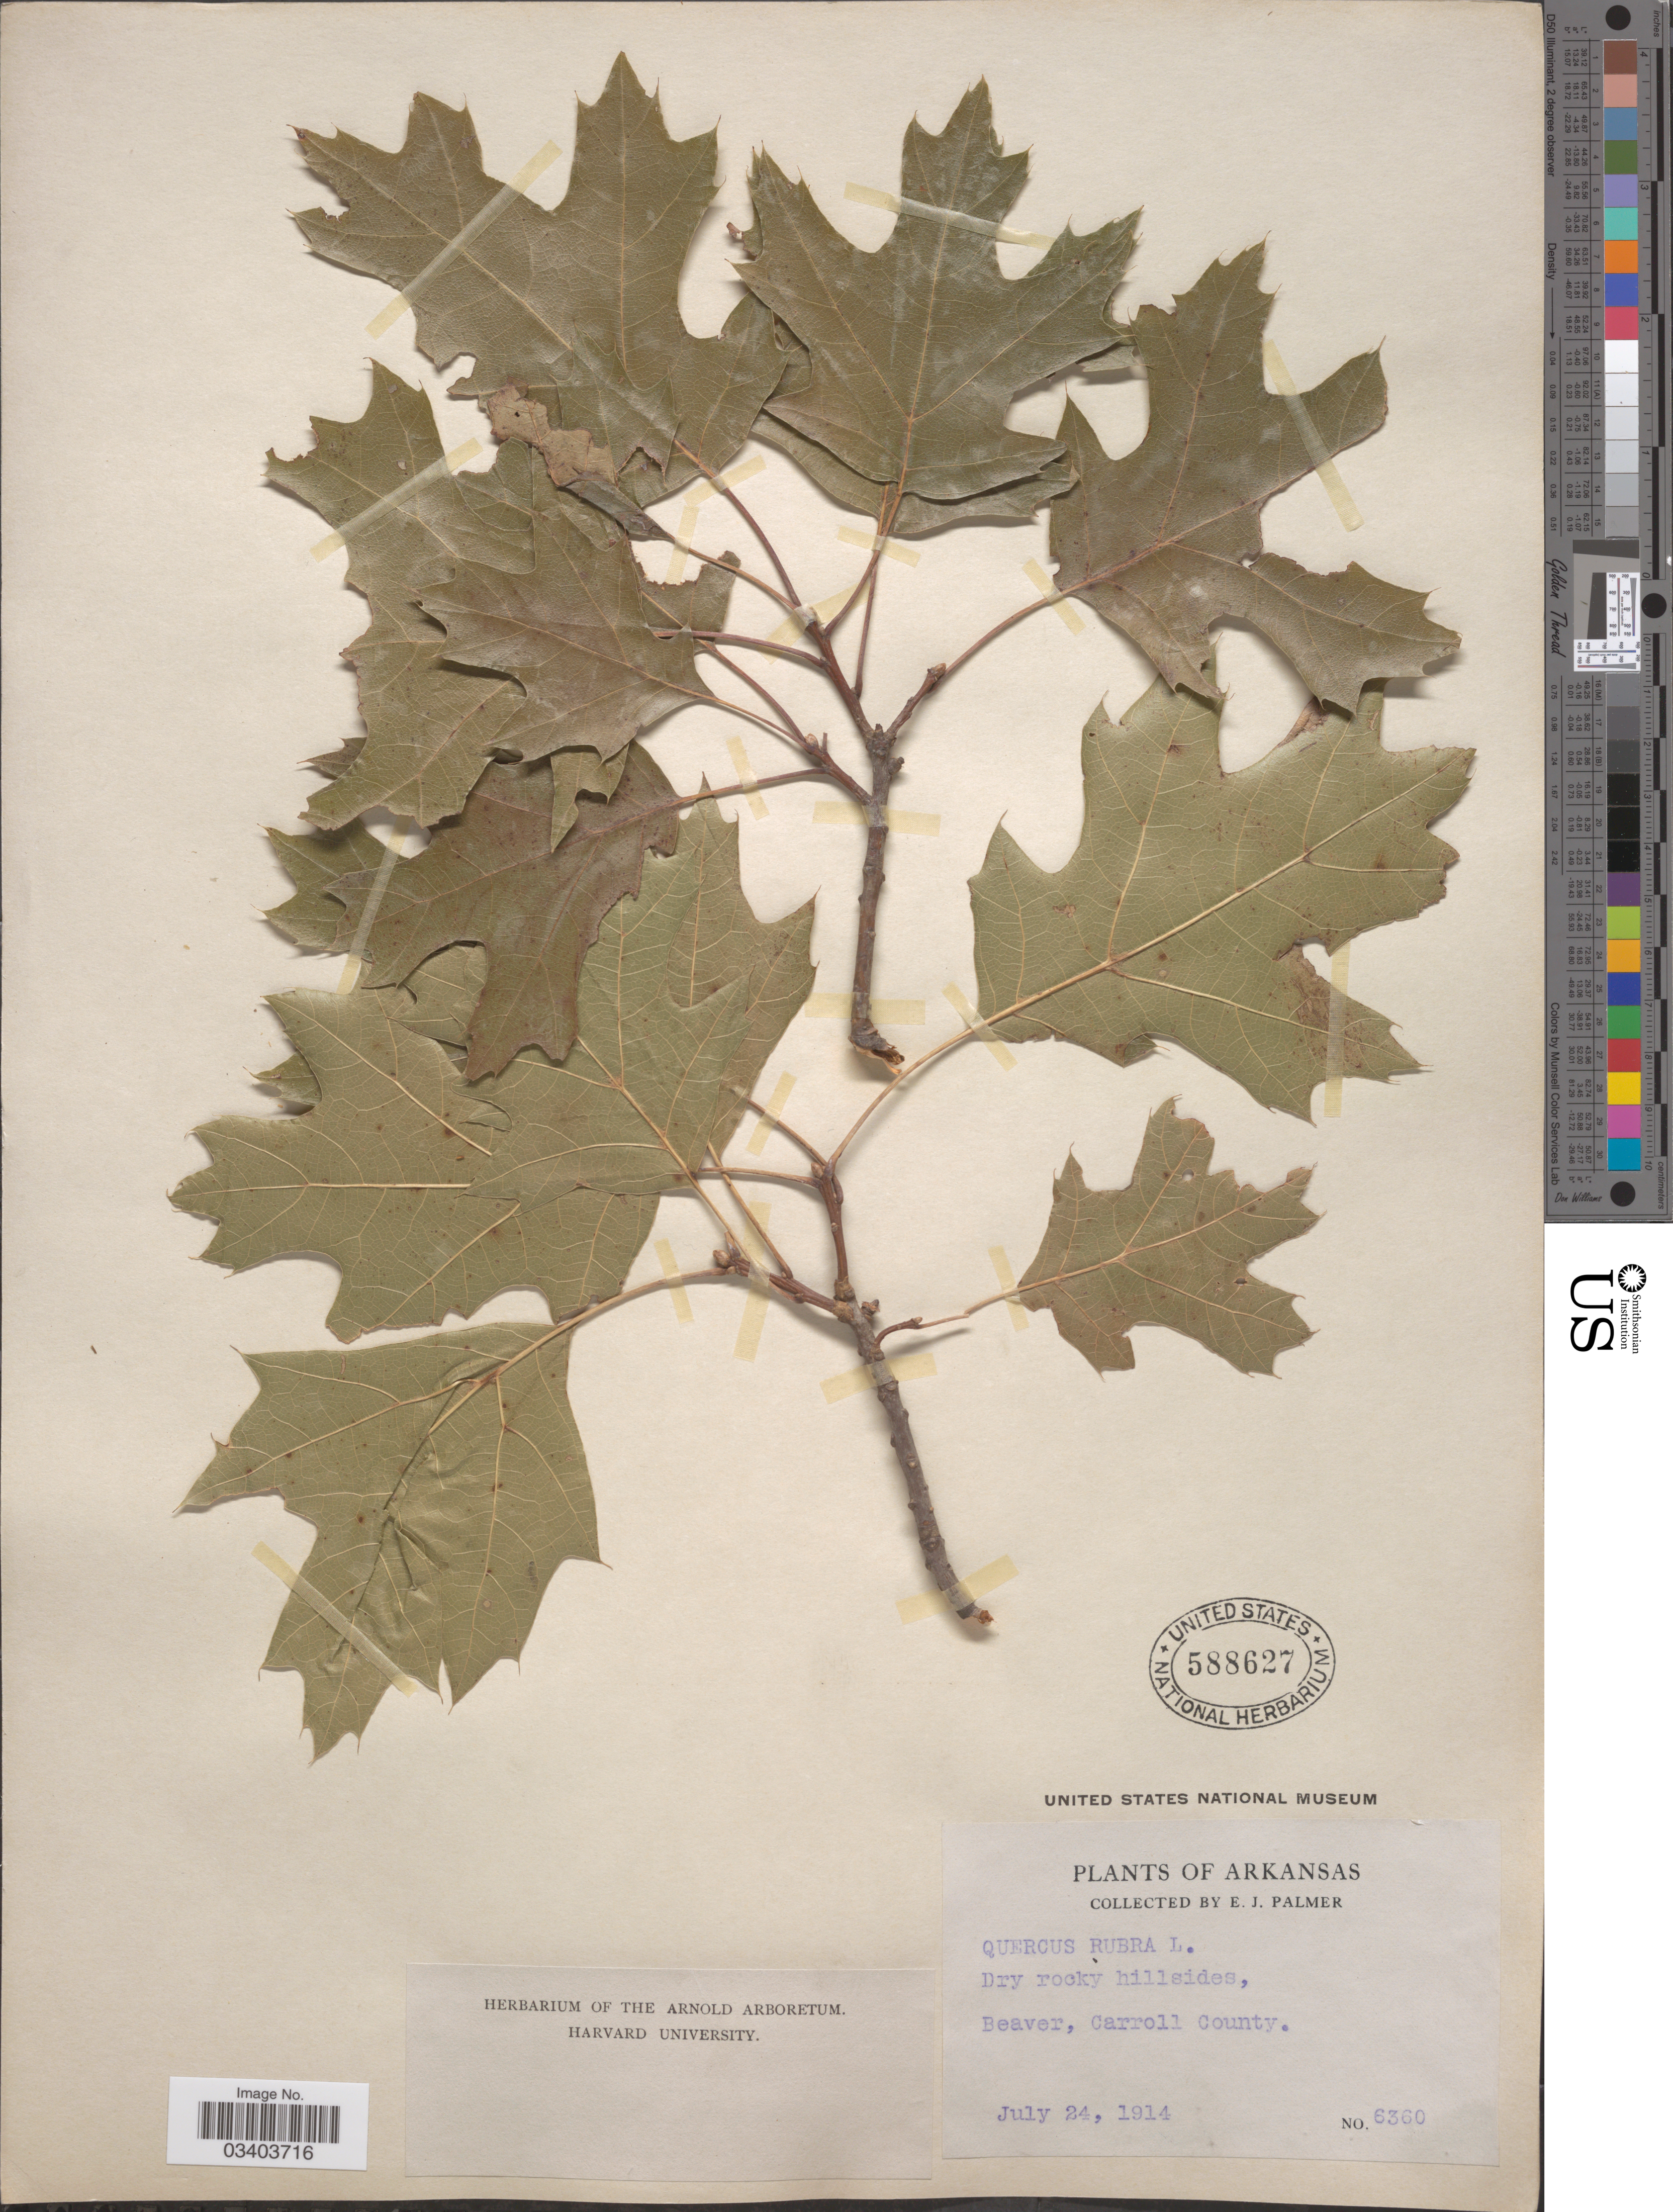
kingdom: Plantae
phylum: Tracheophyta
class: Magnoliopsida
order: Fagales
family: Fagaceae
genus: Quercus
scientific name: Quercus borealis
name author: F. Michx.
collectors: E. J. Palmer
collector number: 6360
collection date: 1914-07-24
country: United States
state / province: Arkansas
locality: Beaver, Carroll County.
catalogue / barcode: US 588627